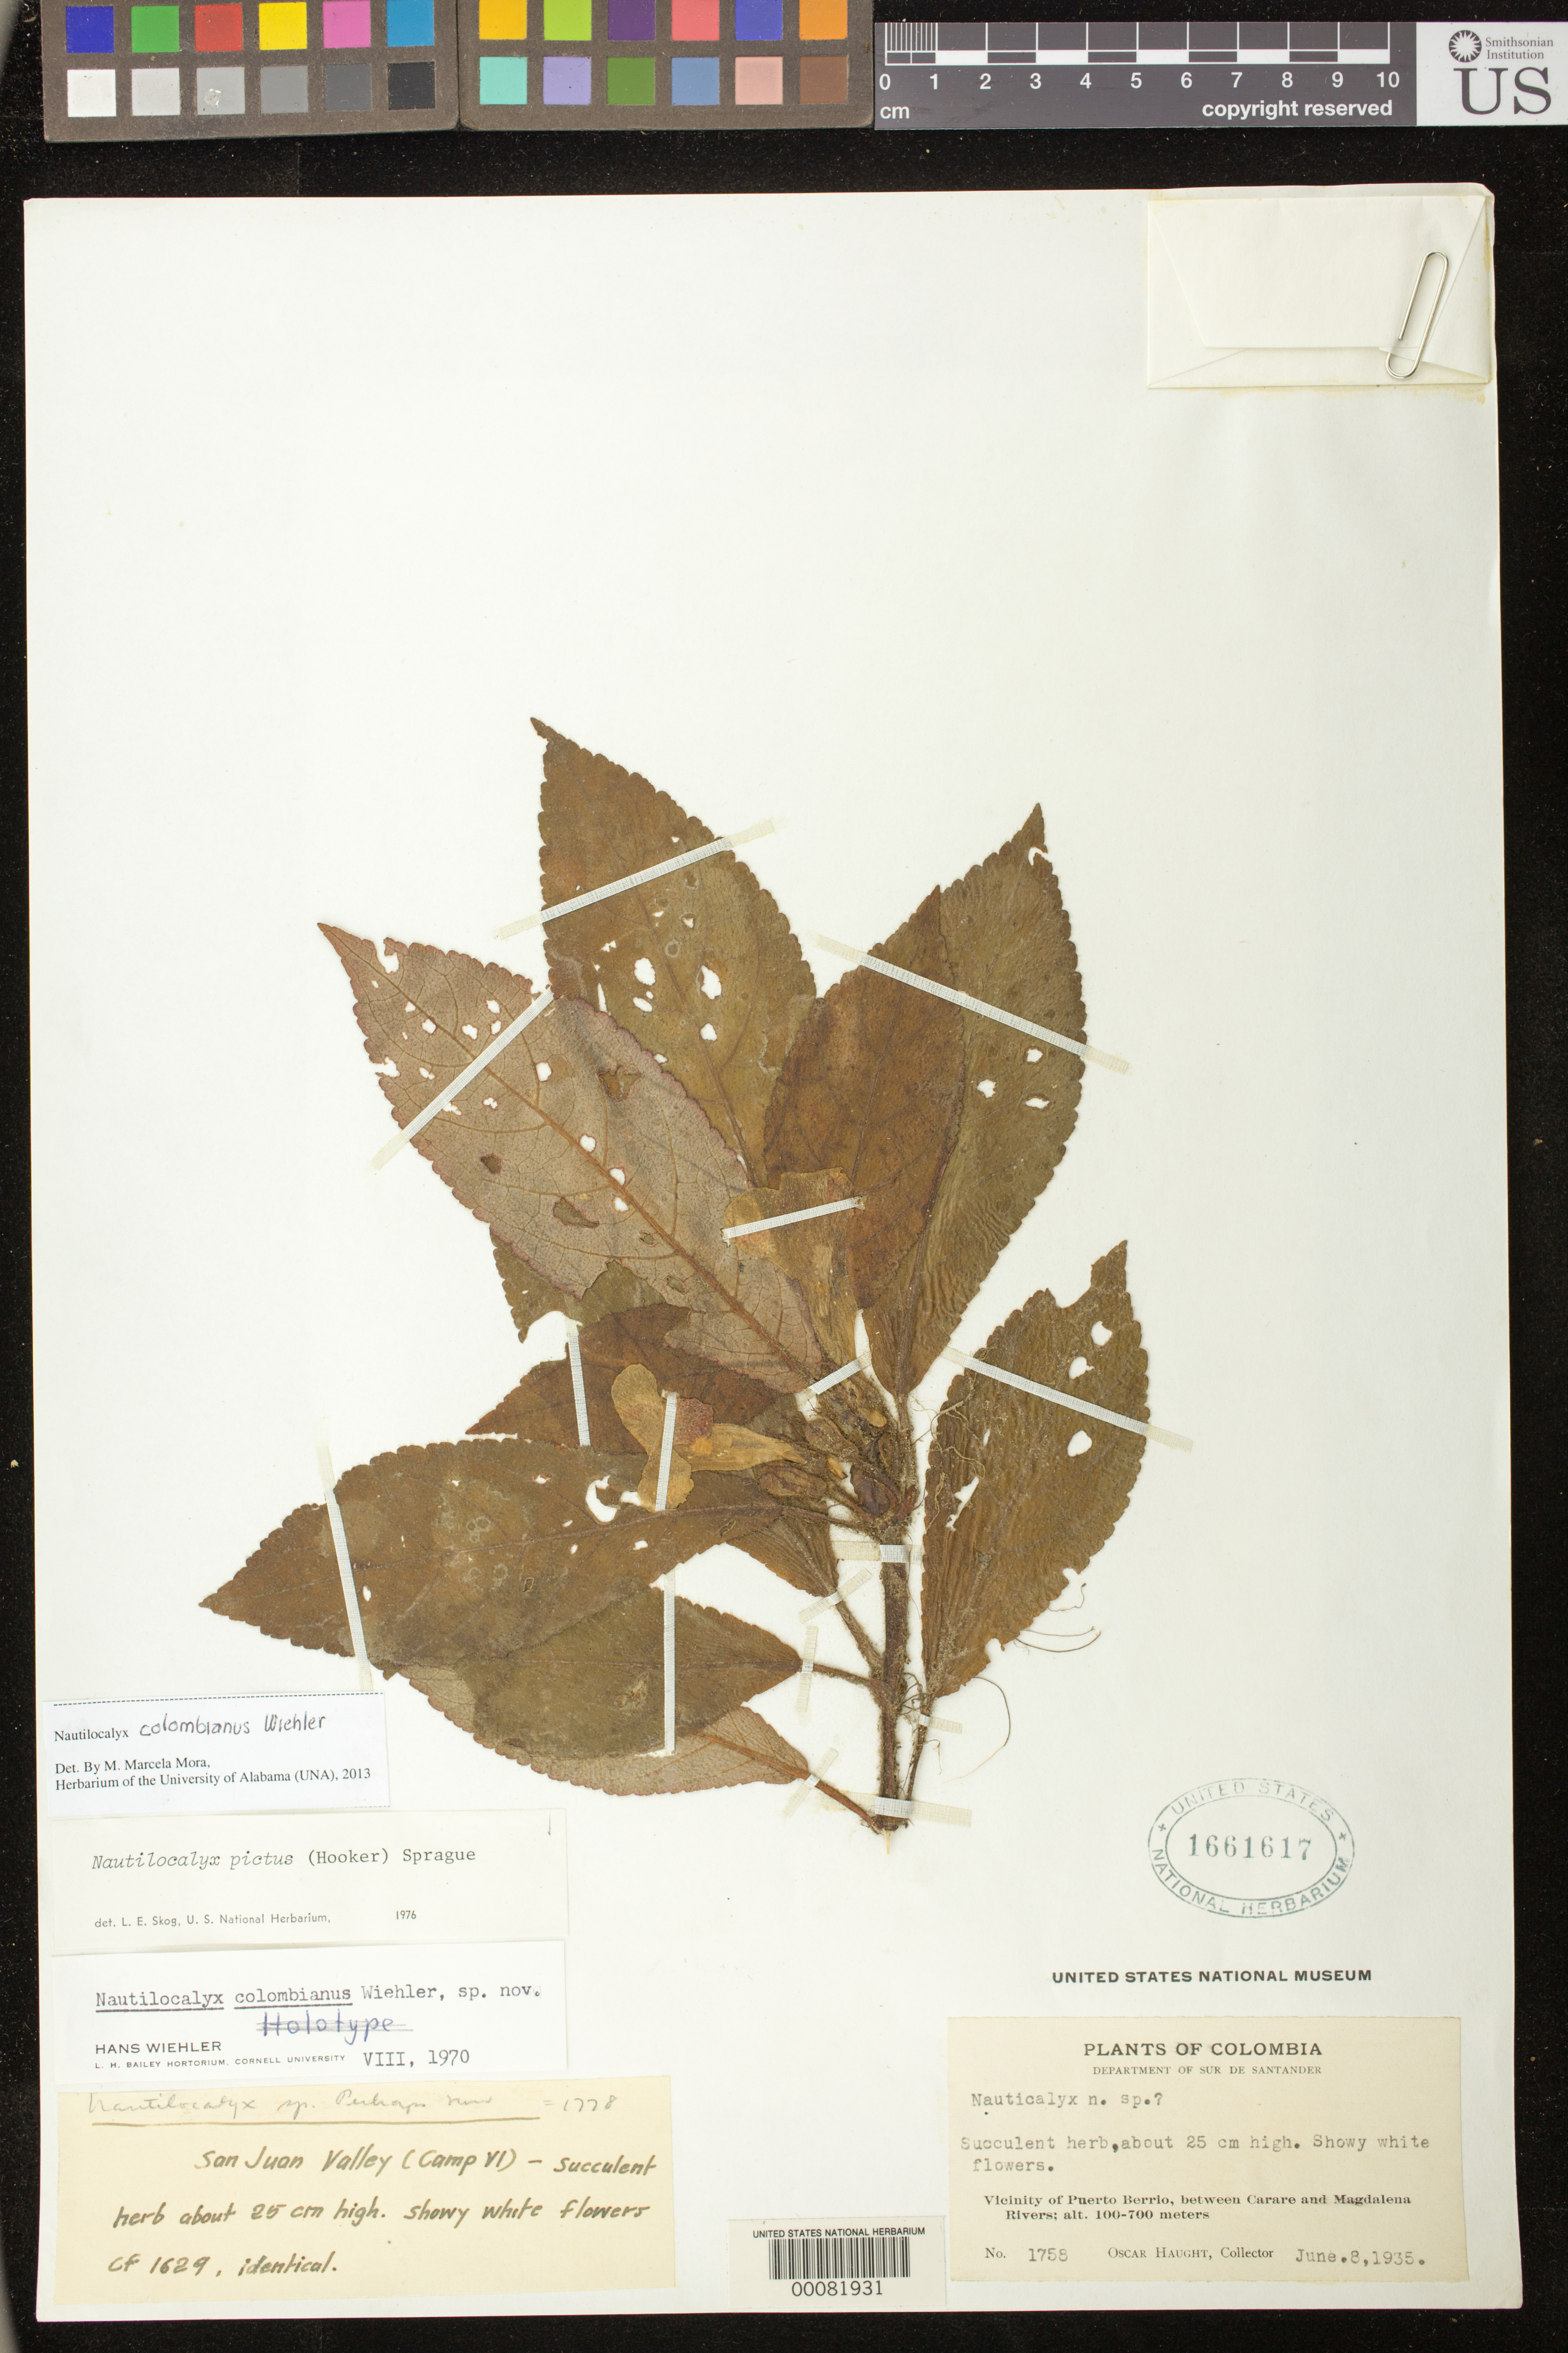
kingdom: Plantae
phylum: Tracheophyta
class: Magnoliopsida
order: Lamiales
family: Gesneriaceae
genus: Nautilocalyx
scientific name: Nautilocalyx colombianus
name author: Wiehler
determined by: Mora, M. Marcela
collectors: O. L. Haught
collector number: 1758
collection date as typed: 08 Jun 1935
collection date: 1935-06-08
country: Colombia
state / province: Santander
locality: Dept. of Sur de Santander, vicinity of Puerto Berrio, between Carare and Magdalena Rivers, San Juan valley (camp VI)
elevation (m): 100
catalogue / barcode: US 1661617